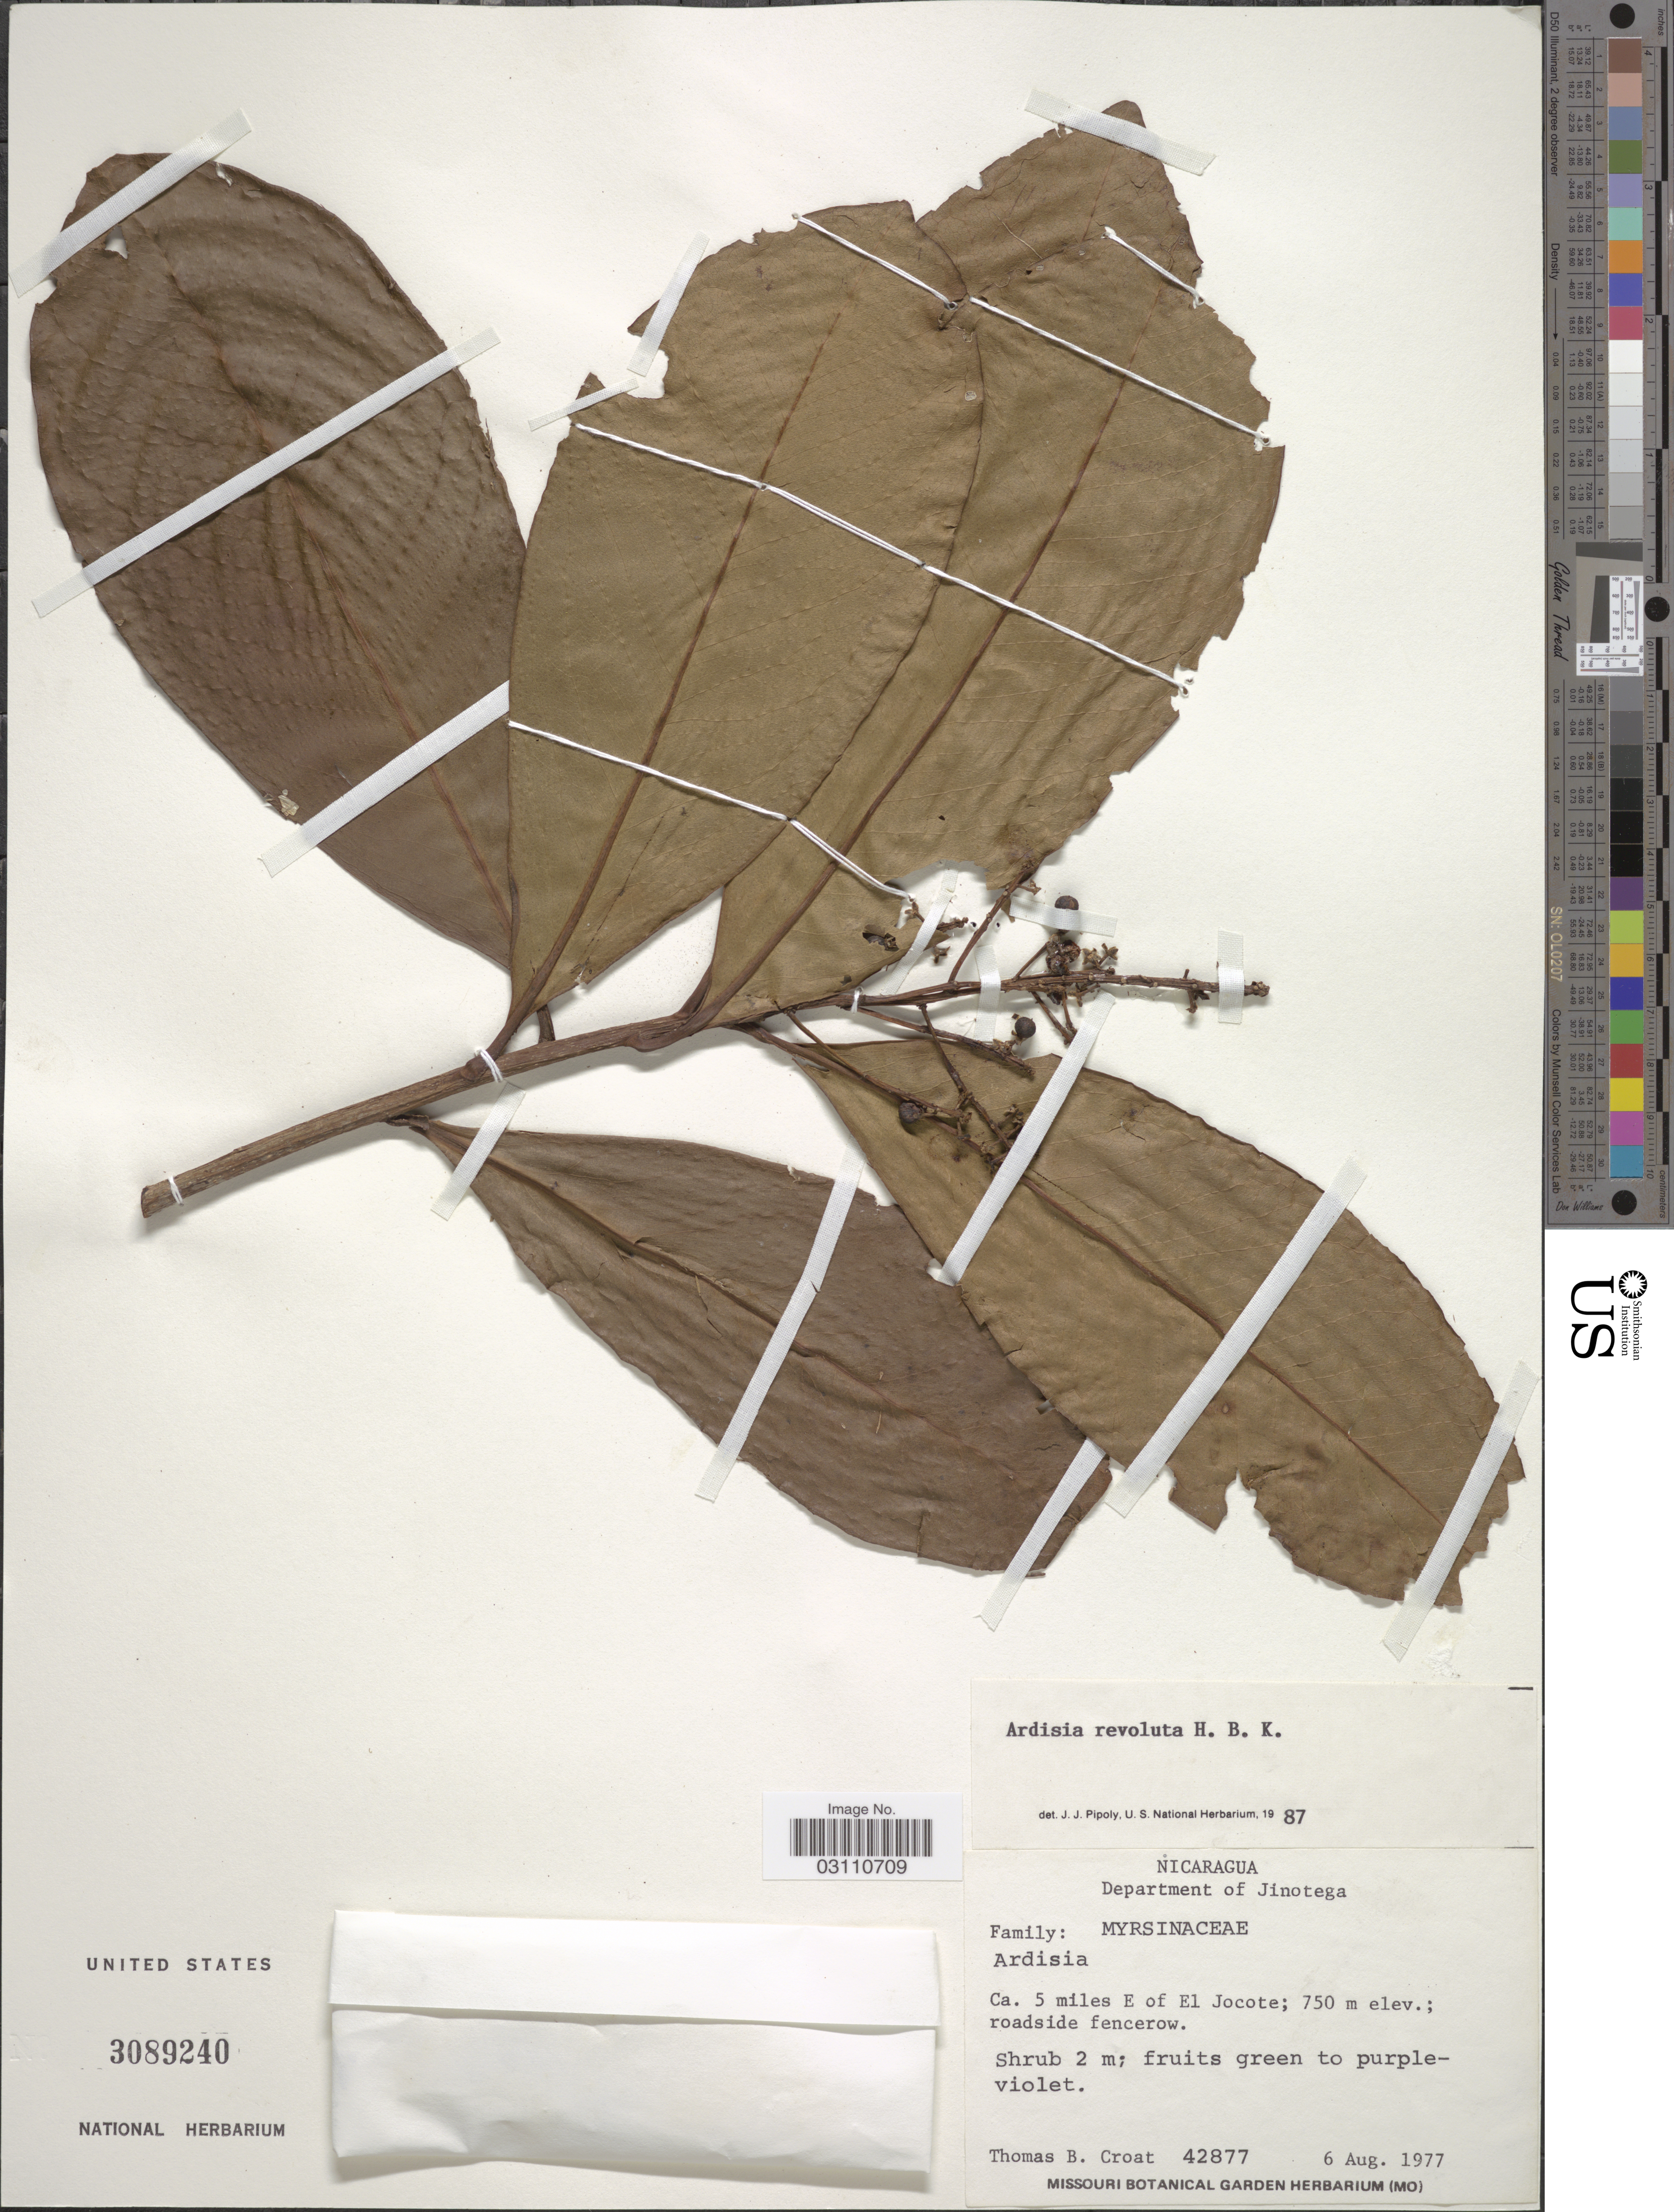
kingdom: Plantae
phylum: Tracheophyta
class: Magnoliopsida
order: Ericales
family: Primulaceae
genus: Ardisia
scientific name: Ardisia revoluta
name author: Kunth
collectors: T. B. Croat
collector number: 42877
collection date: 1977-08-06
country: Nicaragua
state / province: Jinotega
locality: Department of Jinotega. Ca. 5 miles E of El Jocote.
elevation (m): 750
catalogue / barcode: US 3089240